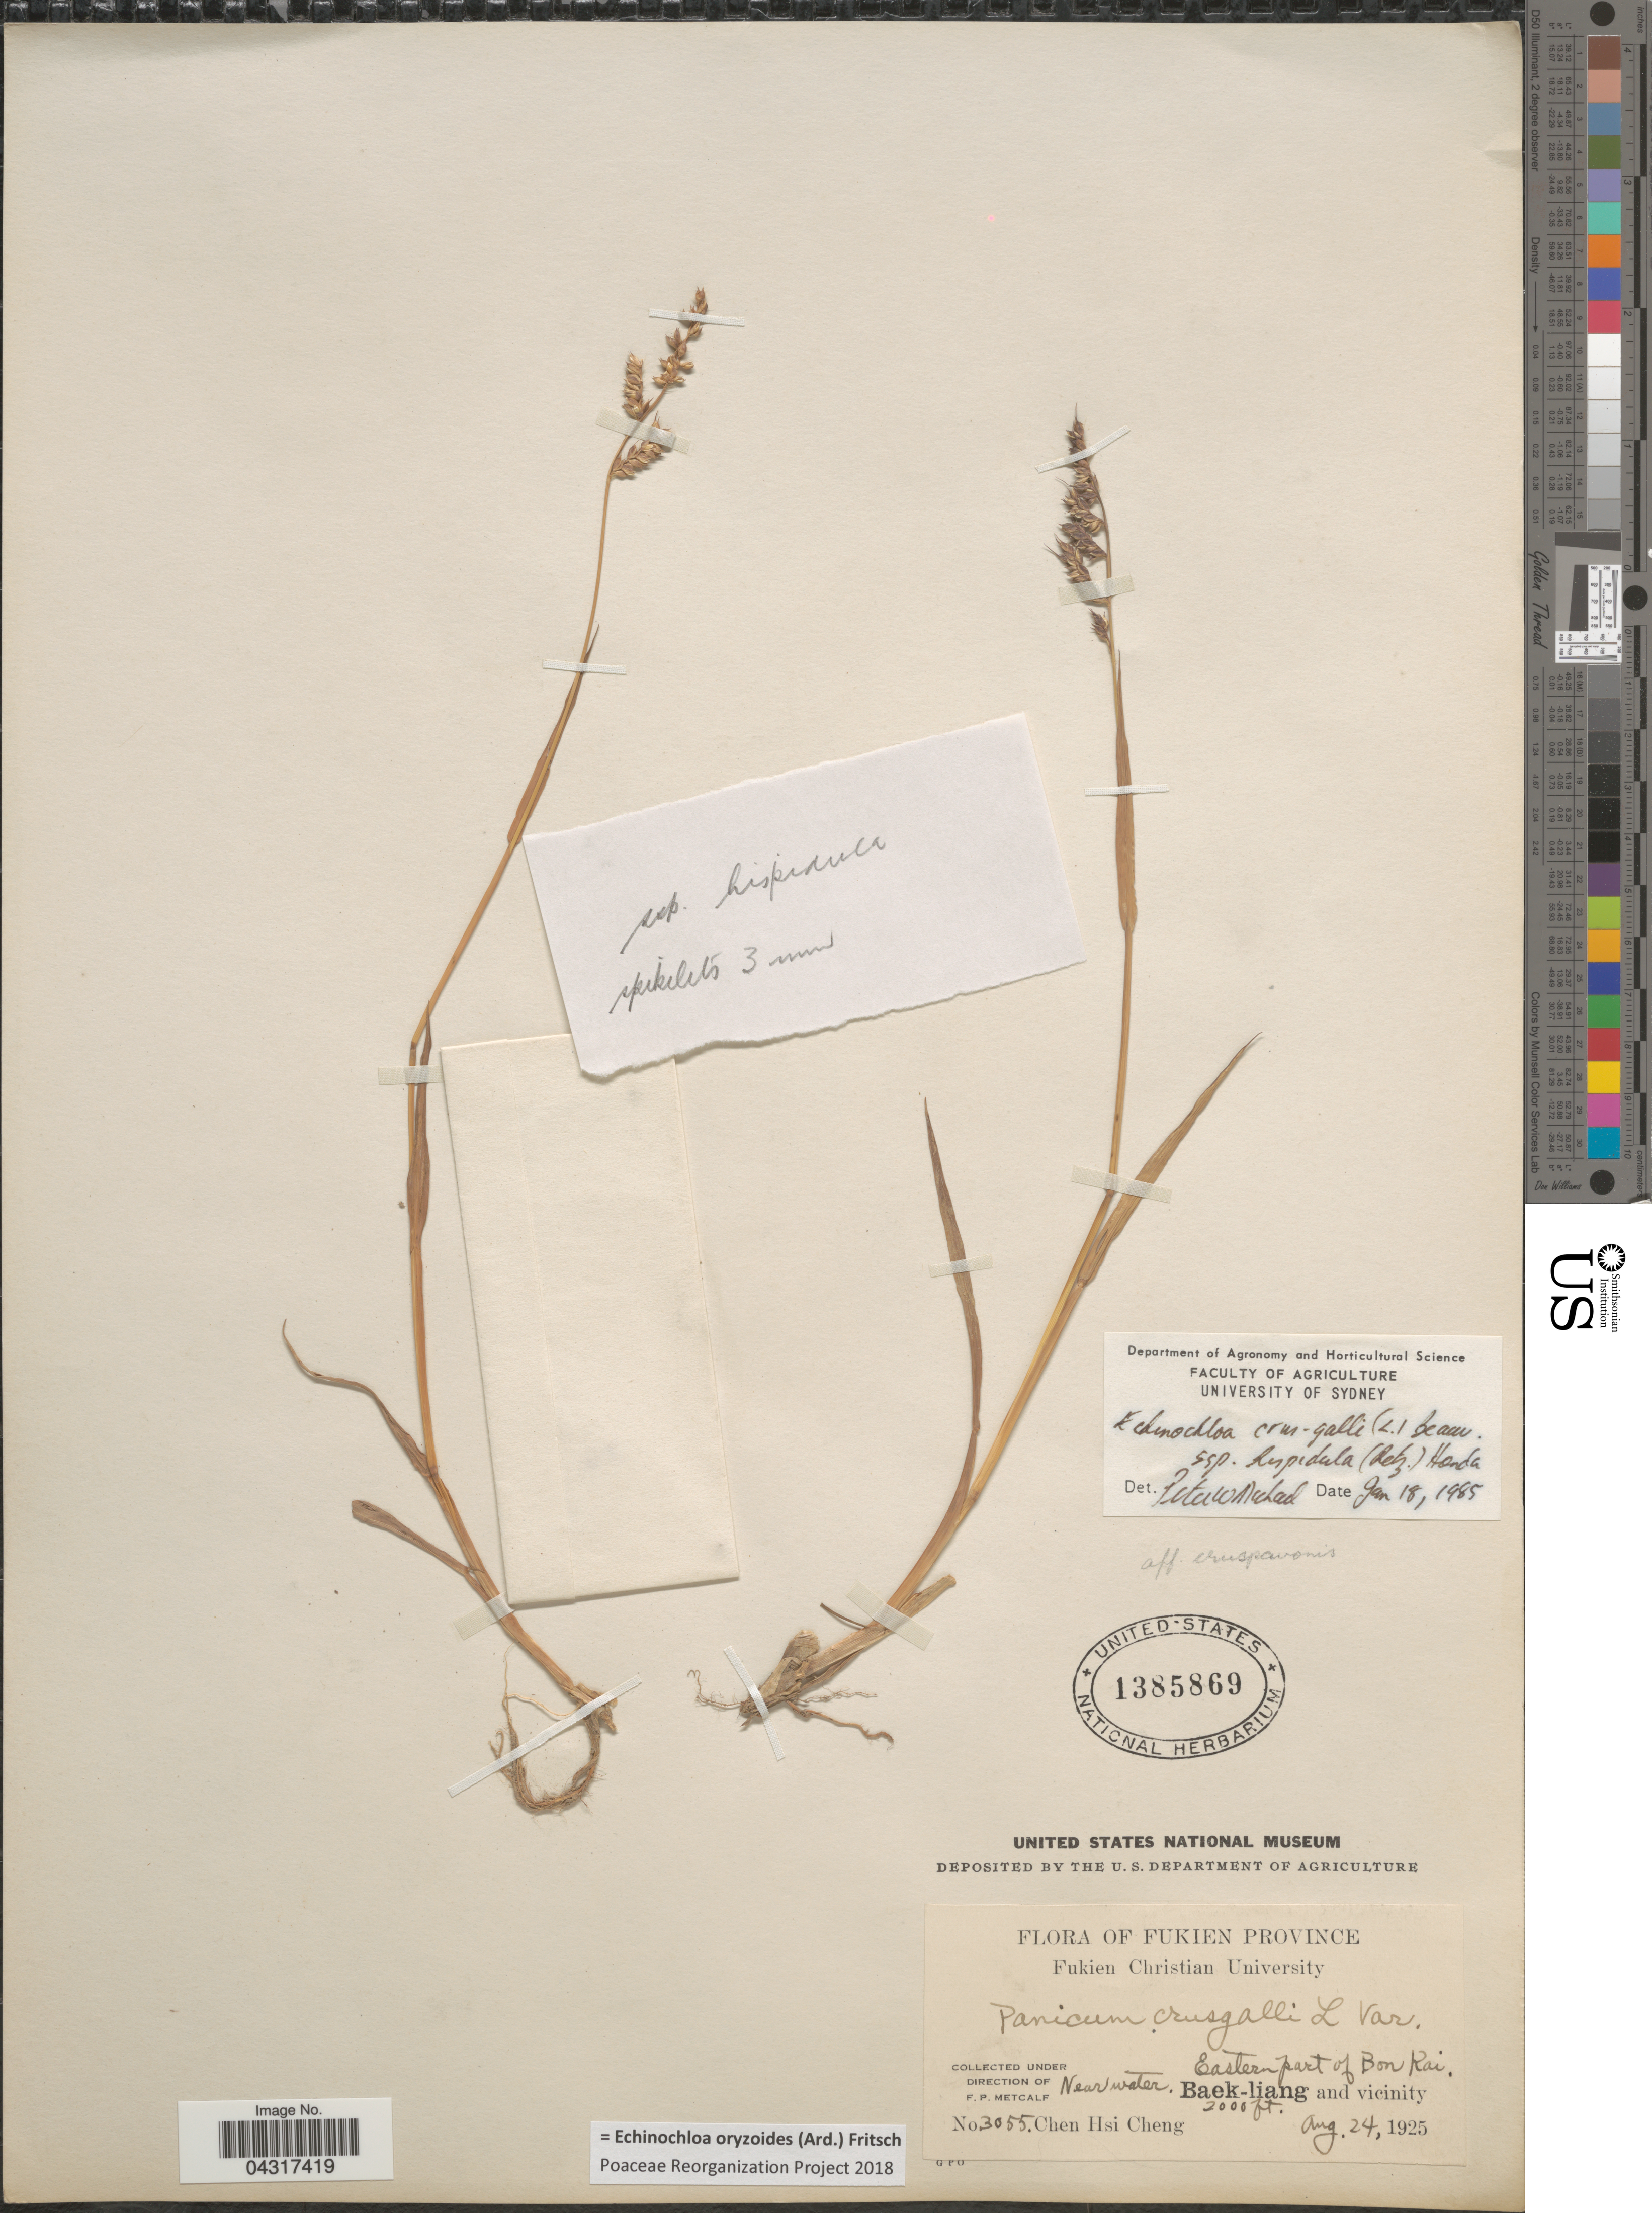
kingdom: Plantae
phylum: Tracheophyta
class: Liliopsida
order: Poales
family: Poaceae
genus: Echinochloa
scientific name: Echinochloa oryzoides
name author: (Ard.) Fritsch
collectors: Chen Hsi Cheng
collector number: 3055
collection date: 1925-08-24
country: China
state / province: Fujian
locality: Fukien Province. Eastern part of Bon Rai. Baek-liang and vicinity.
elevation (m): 610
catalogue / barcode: US 1385869